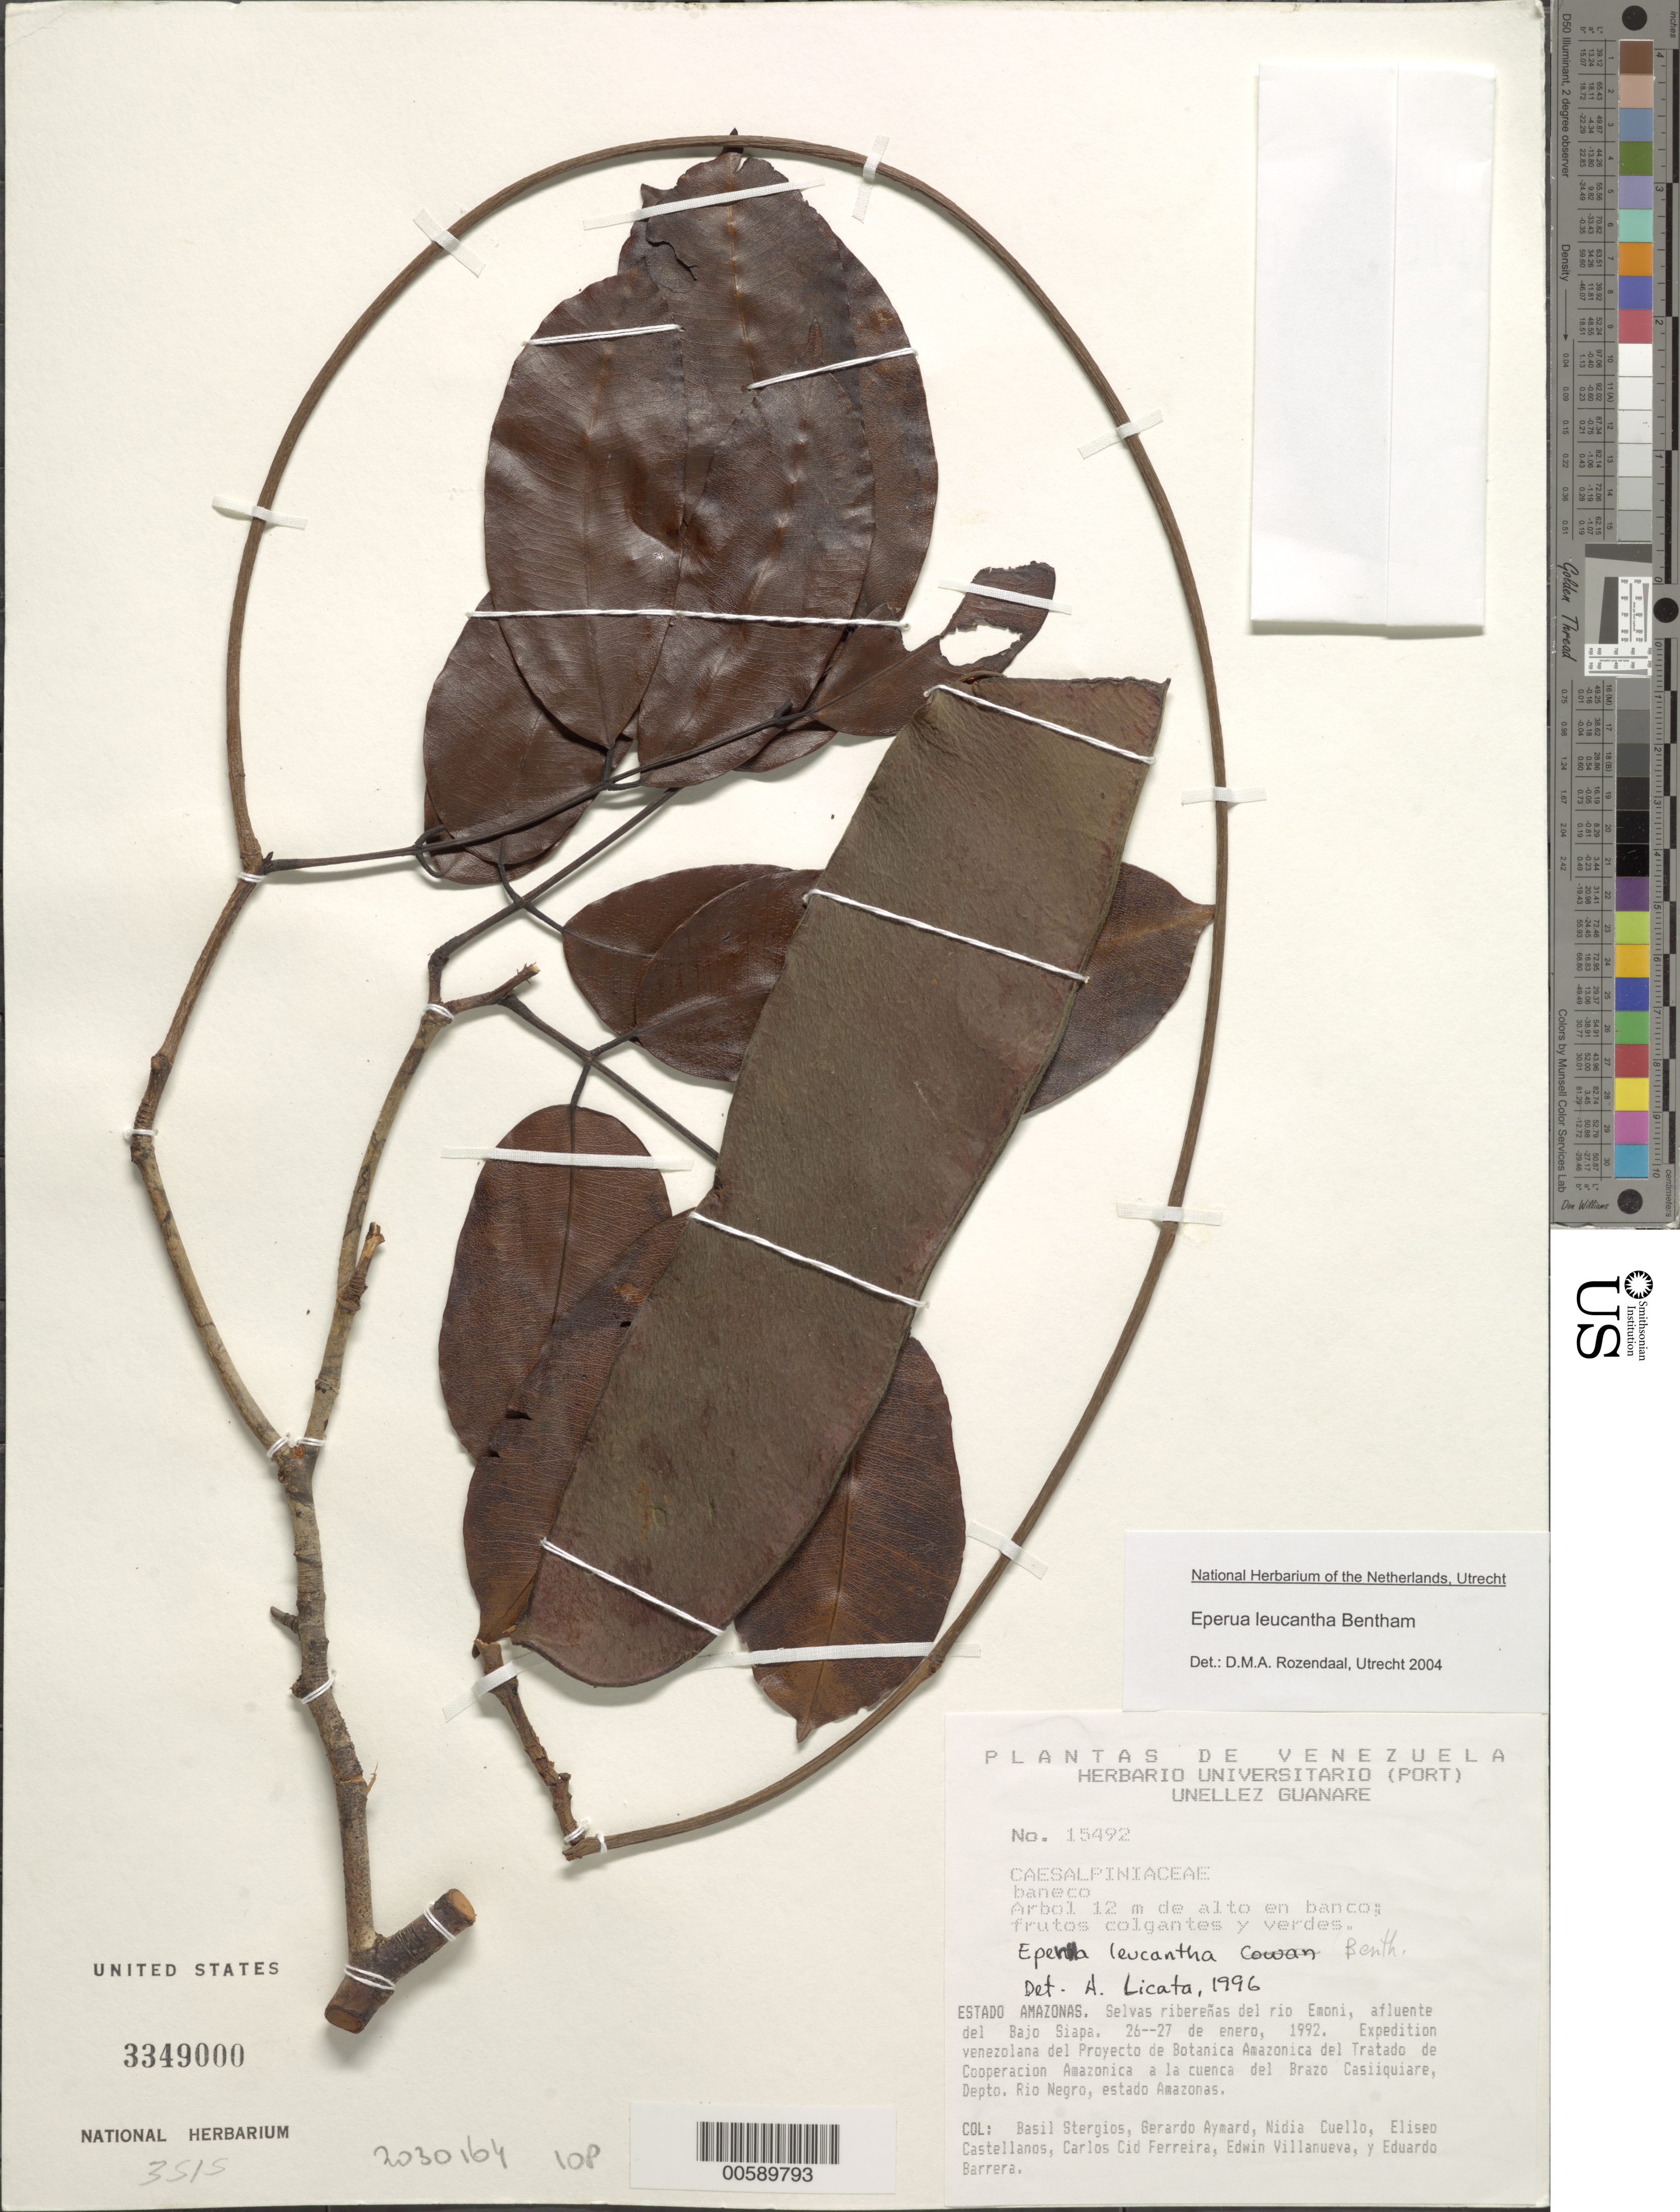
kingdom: Plantae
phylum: Tracheophyta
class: Magnoliopsida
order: Fabales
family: Fabaceae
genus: Eperua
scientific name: Eperua leucantha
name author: Benth.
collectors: B. G. Stergios, G. A. Aymard, N. L. Cuello, E. Castellanos, C. A. Cid Ferreira, E. Villanueva & E. Barrera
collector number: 15492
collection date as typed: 26 Jan 1992 and 27 Jan 1992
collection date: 1992-01-26,1992-01-27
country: Venezuela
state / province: Amazonas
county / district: Río Negro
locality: Rio Emoni, afluente del Bajo Siapa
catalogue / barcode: US 3349000